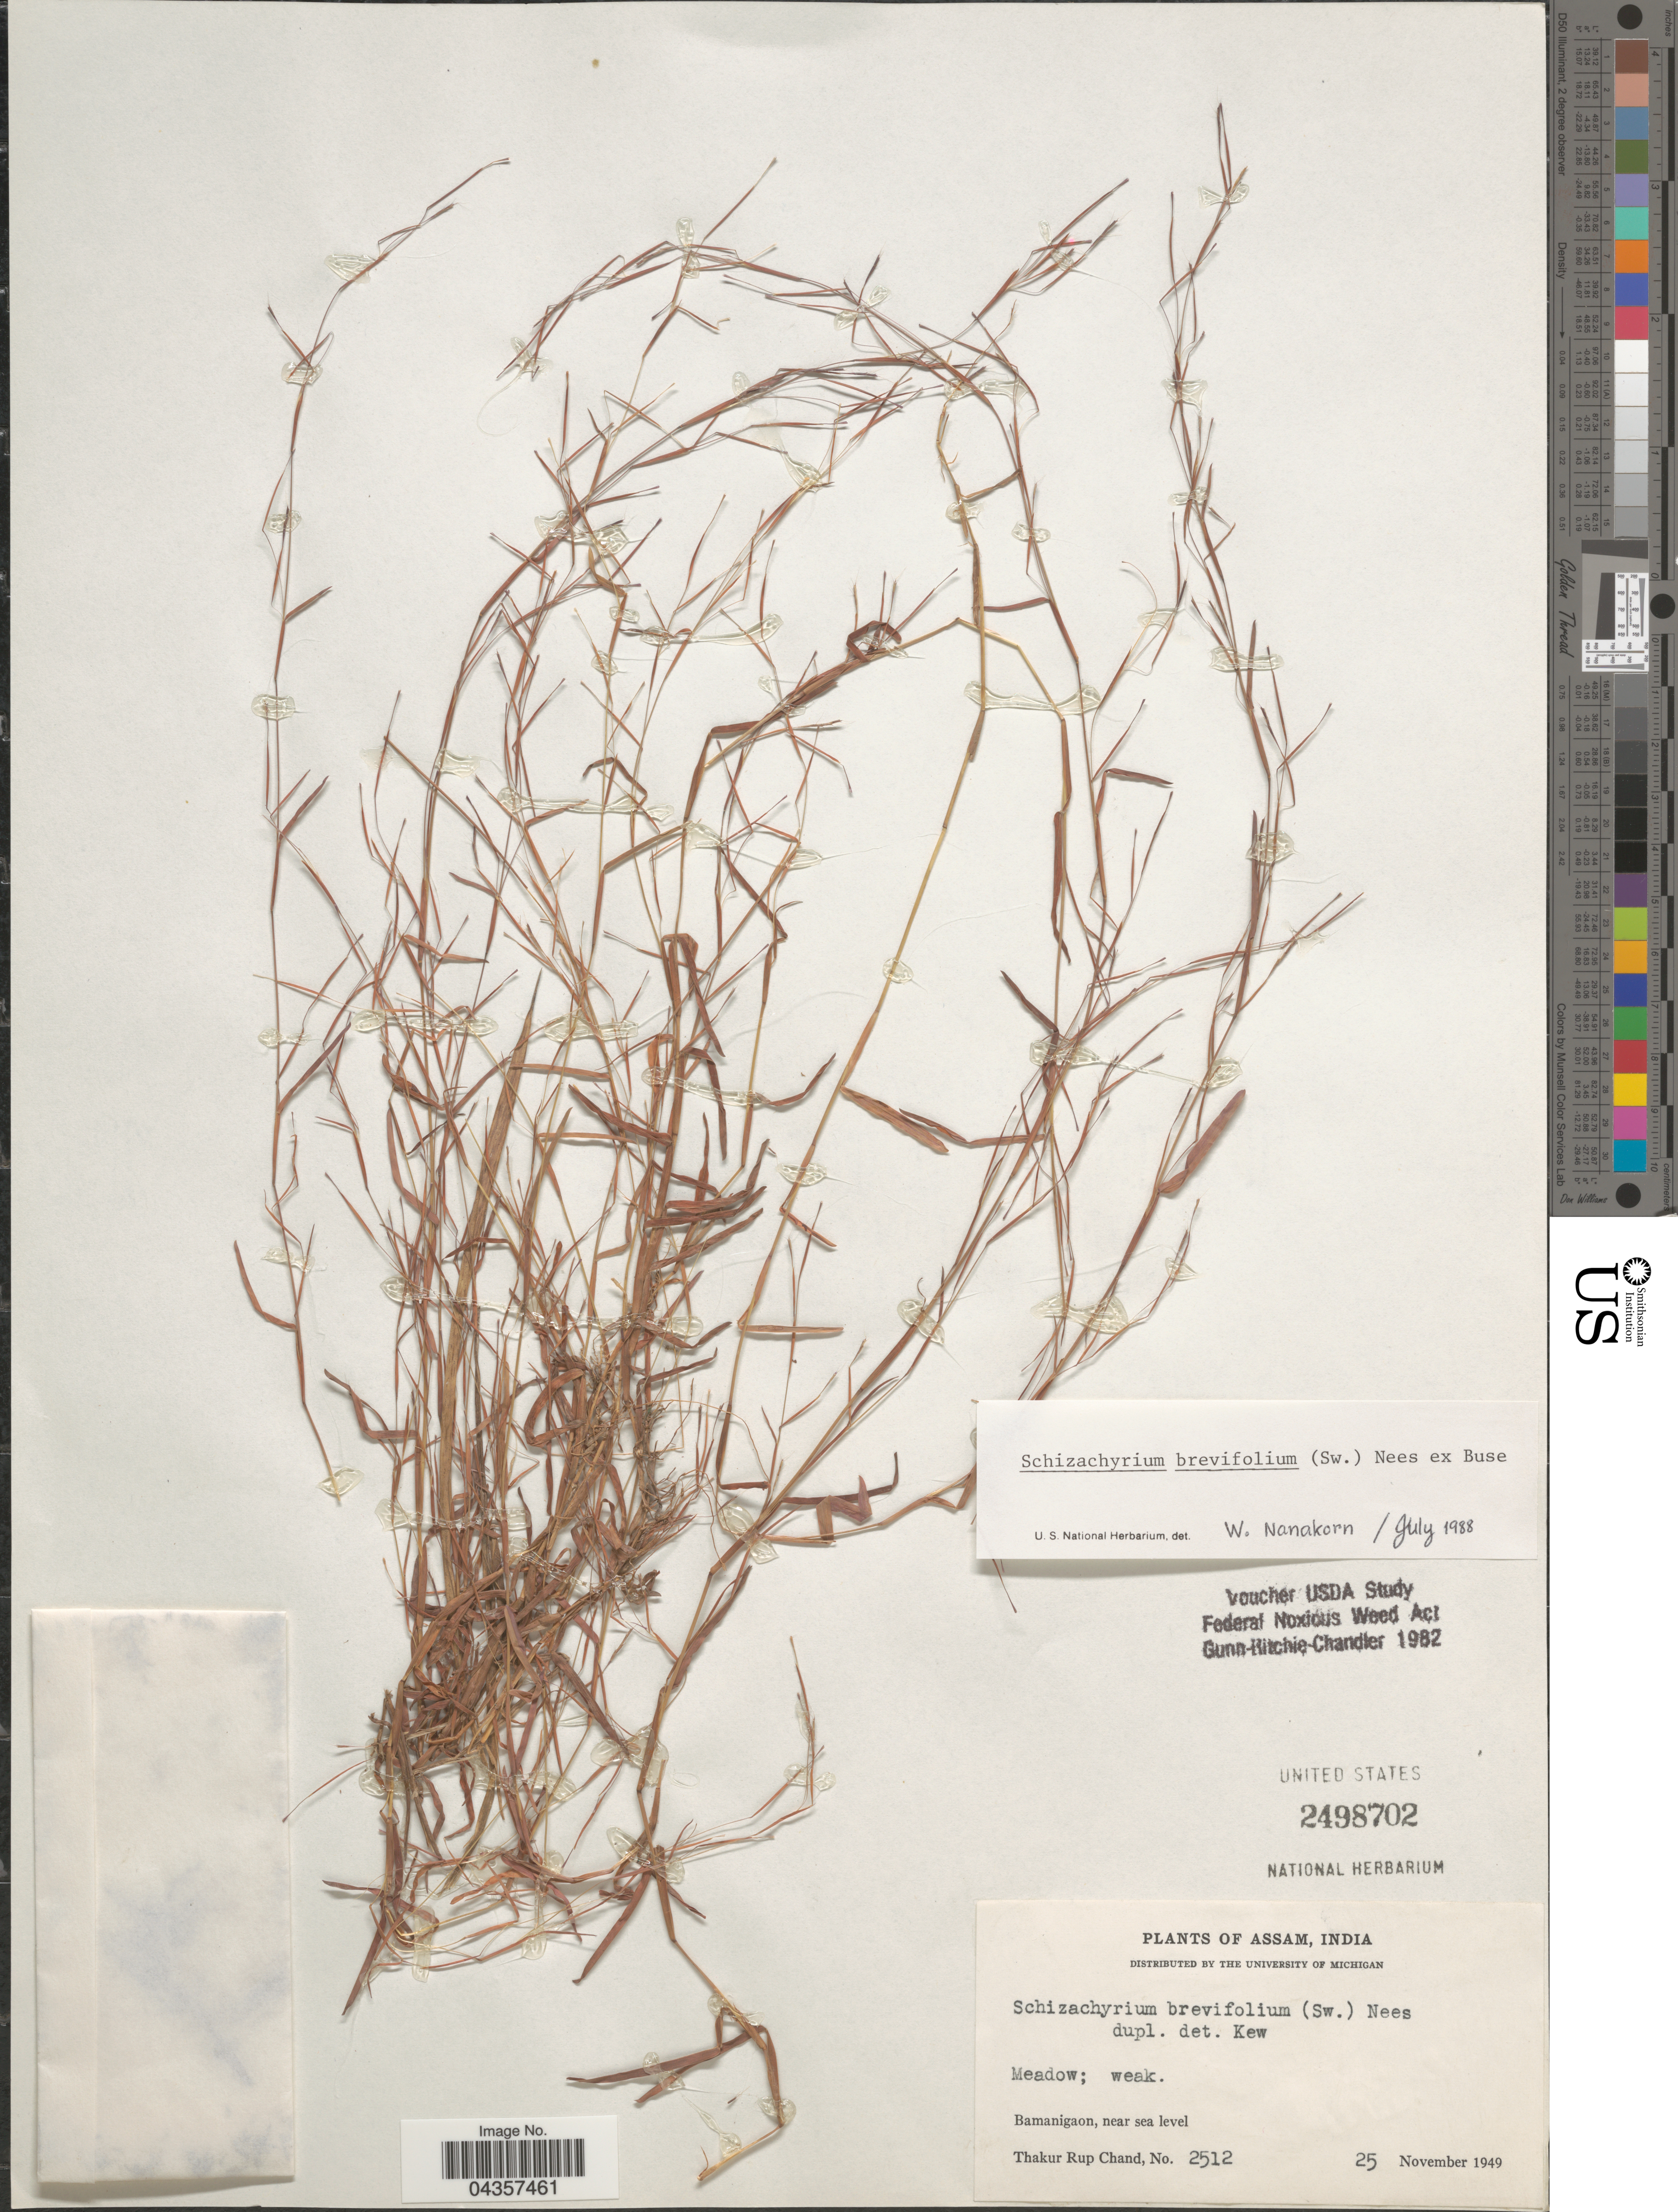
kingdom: Plantae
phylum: Tracheophyta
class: Liliopsida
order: Poales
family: Poaceae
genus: Schizachyrium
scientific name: Schizachyrium brevifolium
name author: (Sw.) Nees ex Büse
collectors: T. R. Chand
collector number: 2512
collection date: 1949-11-25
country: India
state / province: Assam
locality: Bamanigaon.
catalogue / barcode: US 2498702